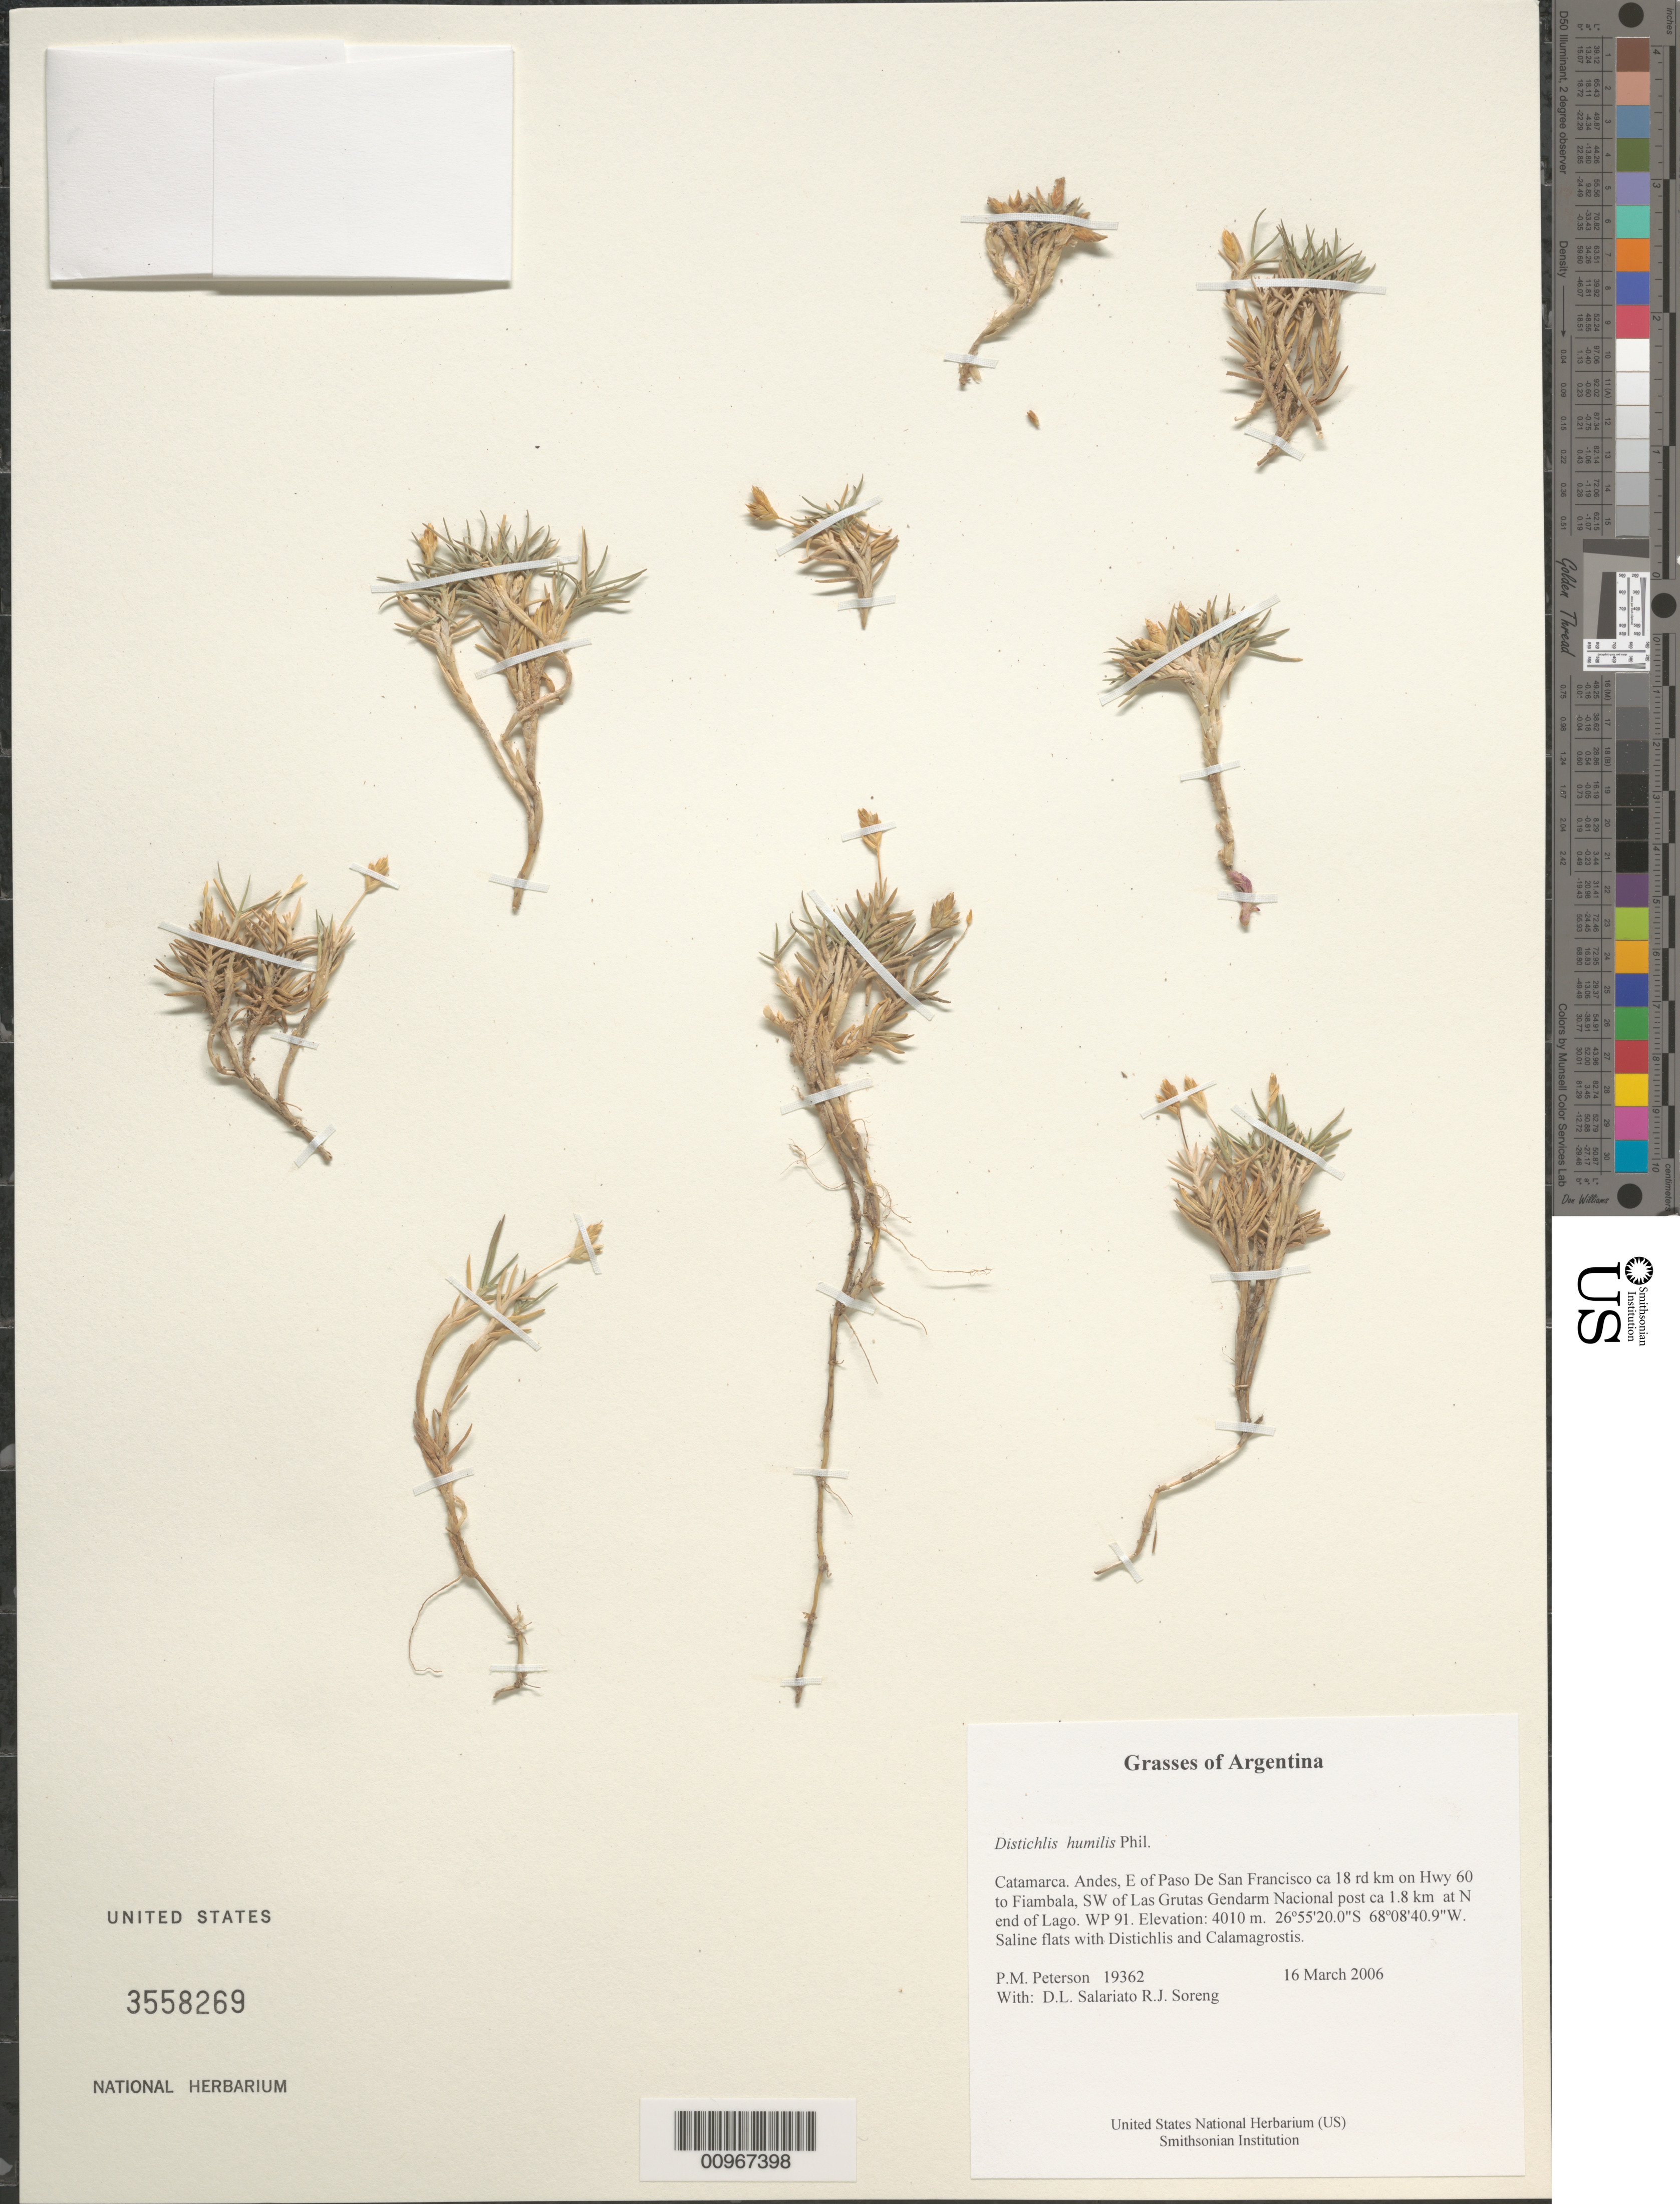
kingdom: Plantae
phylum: Tracheophyta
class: Liliopsida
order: Poales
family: Poaceae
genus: Distichlis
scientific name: Distichlis humilis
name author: Phil.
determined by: Peterson, Paul M., (BOT), Smithsonian Institution - National Museum of Natural History (UNITED STATES)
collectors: P. M. Peterson, R. J. Soreng, D. Salariato & A. Panizza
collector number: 19362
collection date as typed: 16 Mar 2006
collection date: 2006-03-16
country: Argentina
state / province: Catamarca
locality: Andes, E of Paso De San Francisco ca 18 rd km on Hwy 60 to Fiambala, SW of Las Grutas Gendarm Nacional post ca 1.8 km at N end of Lago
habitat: Saline flats with Distichlis and Calamagrostis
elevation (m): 4010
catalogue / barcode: US 3558269